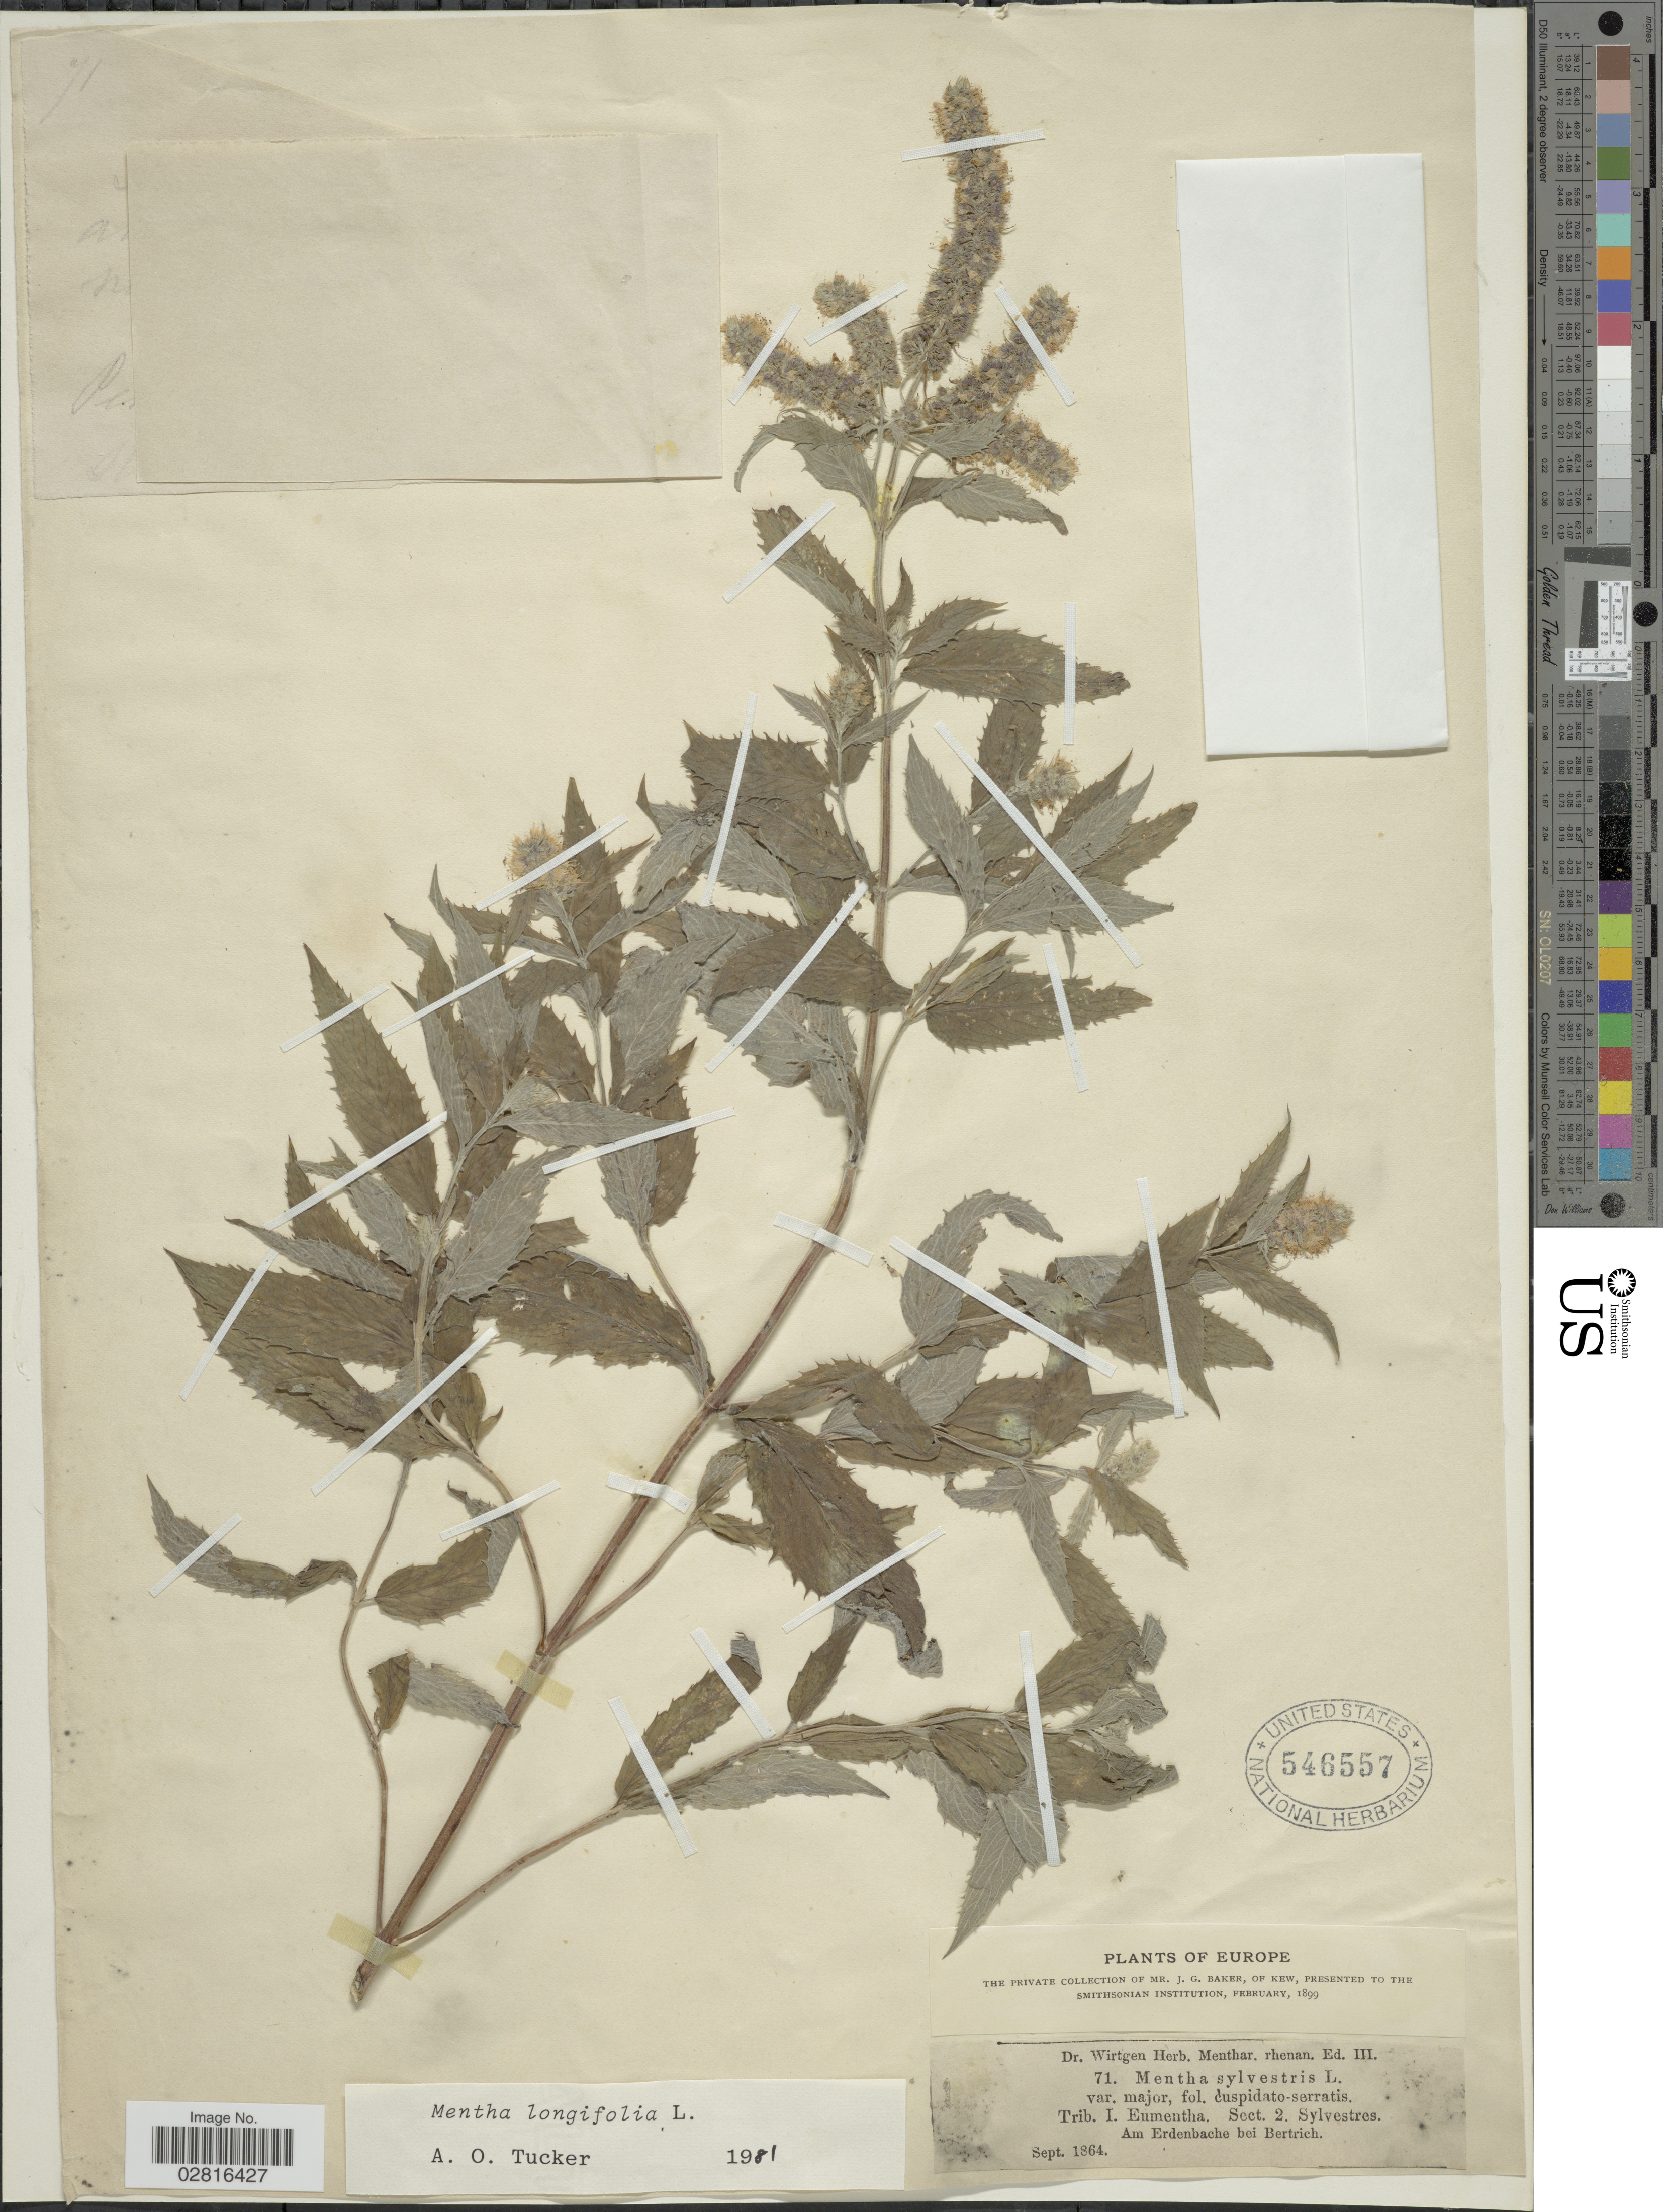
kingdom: Plantae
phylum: Tracheophyta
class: Magnoliopsida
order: Lamiales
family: Lamiaceae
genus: Mentha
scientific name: Mentha longifolia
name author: (L.) L.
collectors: J. G. Baker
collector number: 71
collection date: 1864-09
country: Germany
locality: Europe. Am Erdenbache bei Bertrich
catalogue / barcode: US 546557